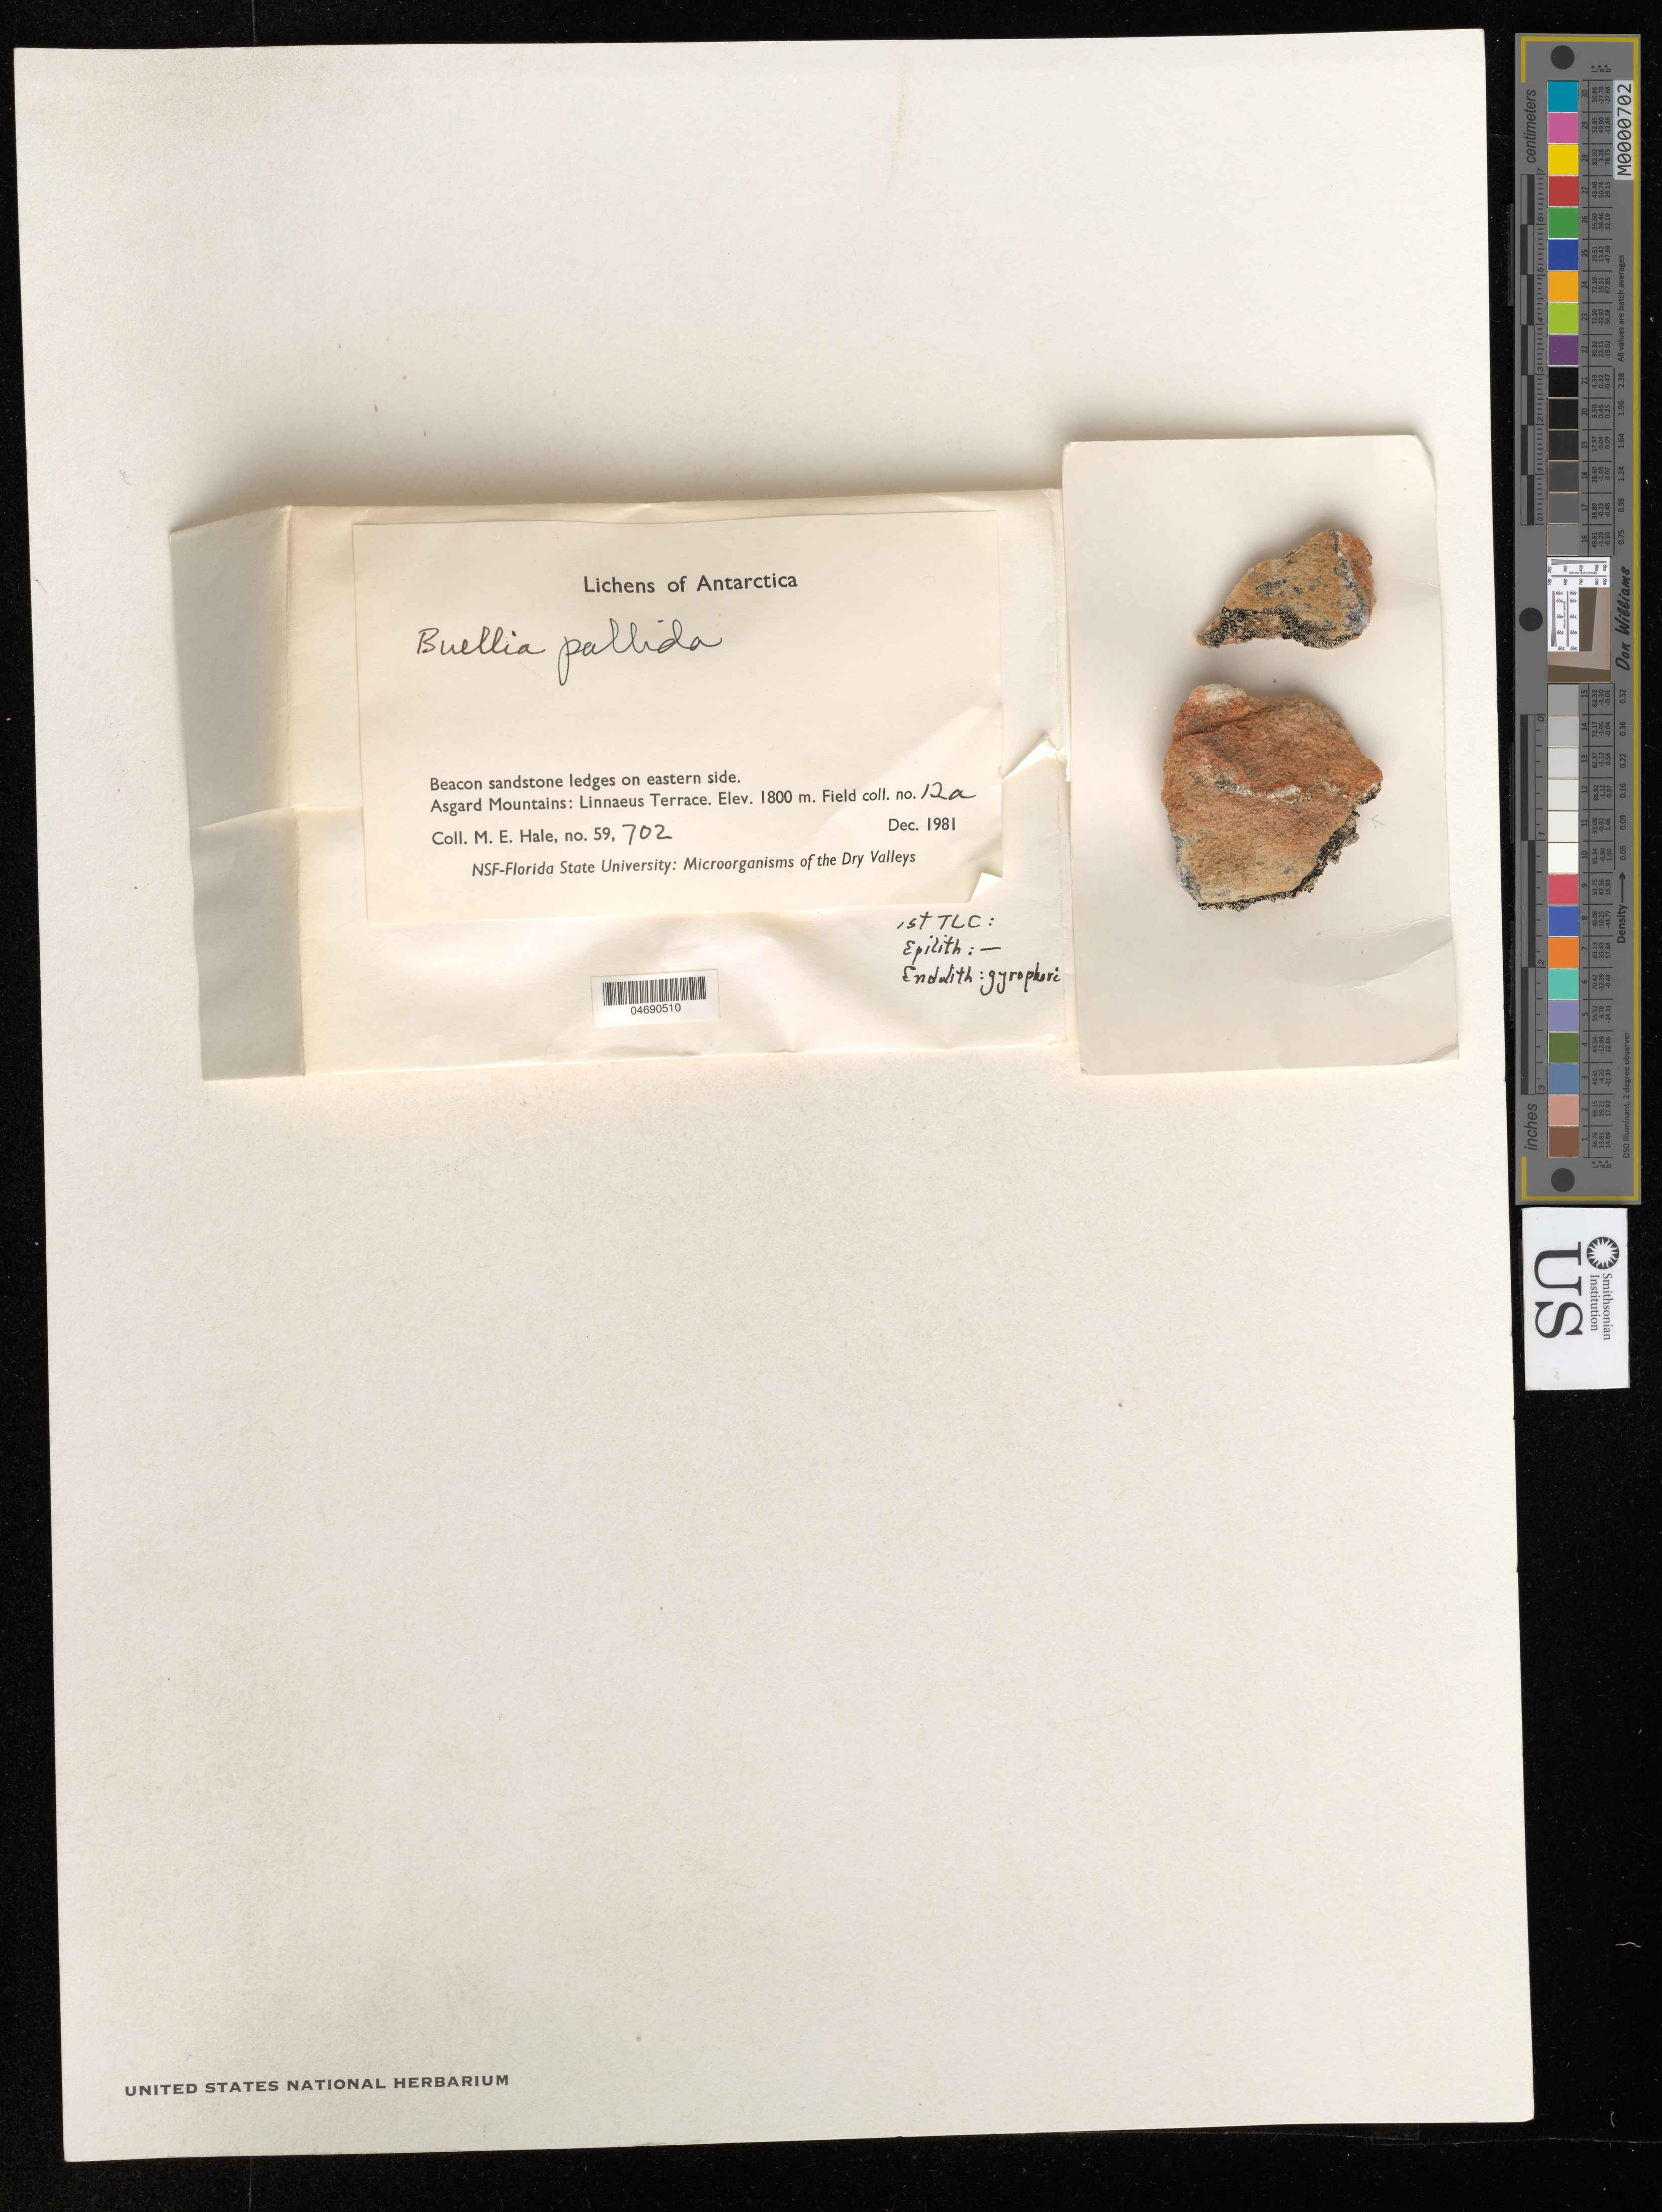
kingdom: Fungi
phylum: Ascomycota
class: Lecanoromycetes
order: Caliciales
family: Caliciaceae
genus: Buellia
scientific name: Buellia pallida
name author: C.W. Dodge & G.E. Baker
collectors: M. Hale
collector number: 59,702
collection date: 1981-12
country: Antarctica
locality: Beacon sandstone ledges on eastern side. Asgard Mountains: Linnaeus Terrace.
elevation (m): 1800